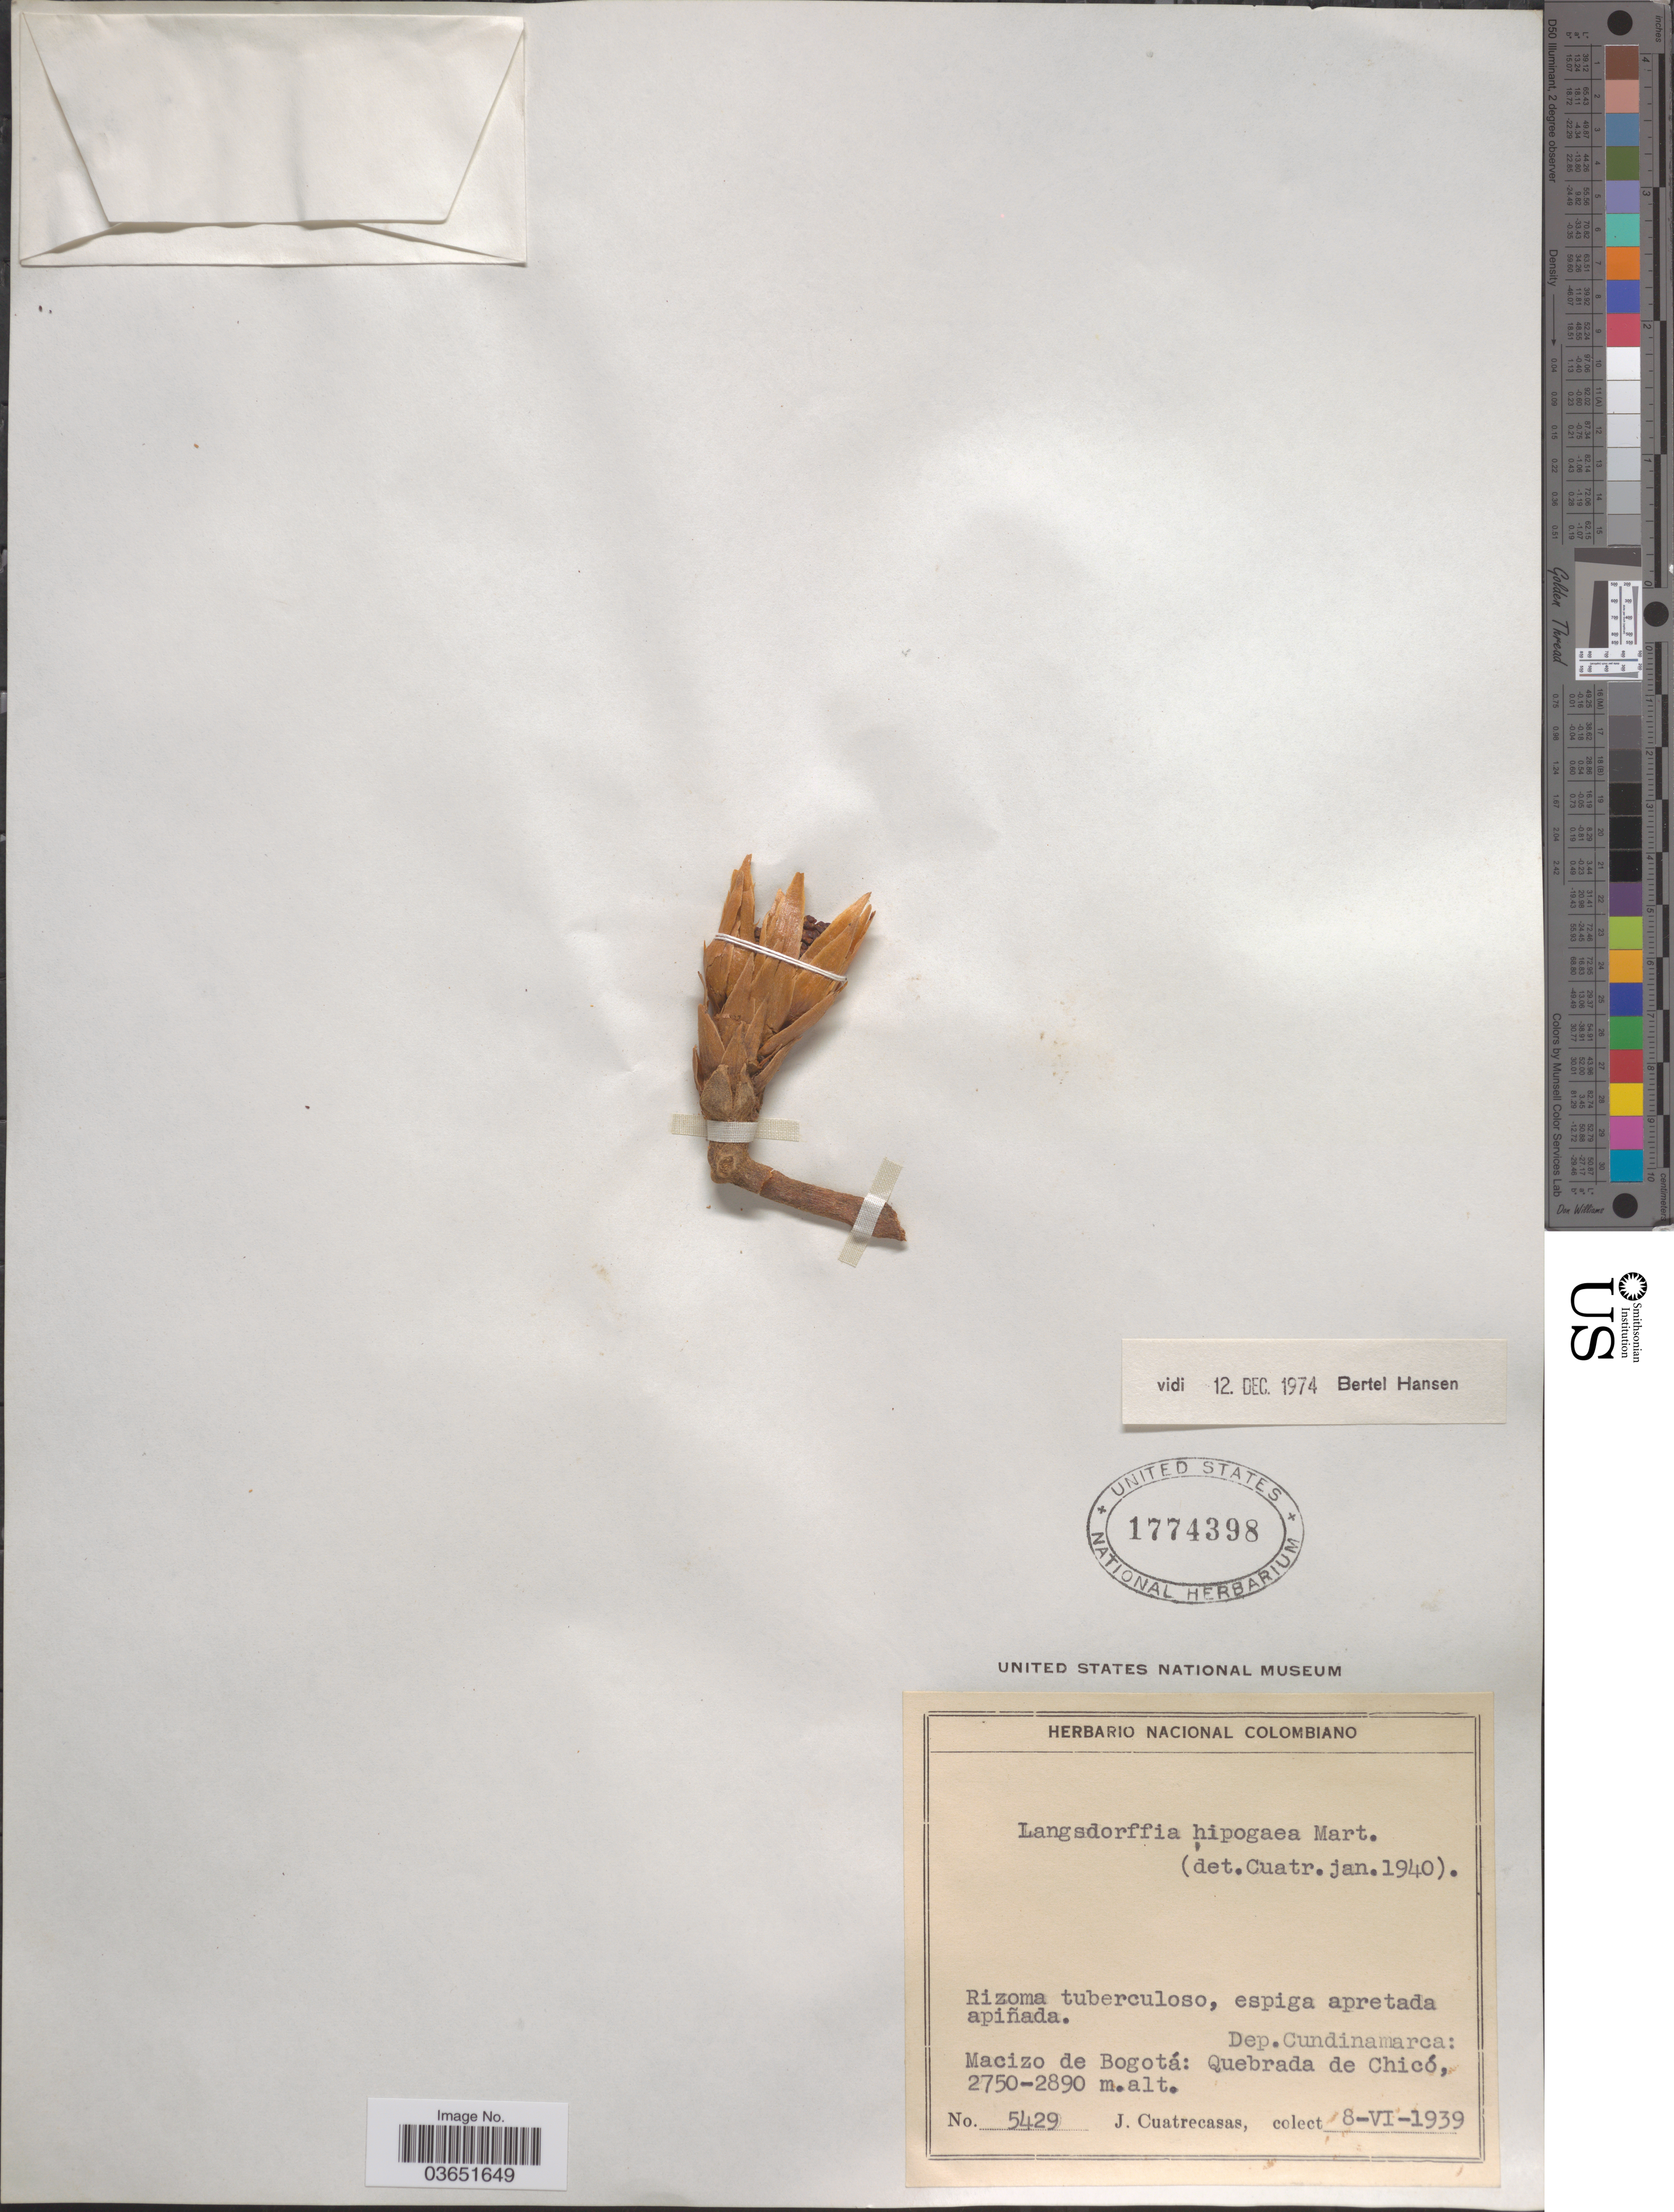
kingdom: Plantae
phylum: Tracheophyta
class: Magnoliopsida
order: Santalales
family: Balanophoraceae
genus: Langsdorffia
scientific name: Langsdorffia hypogaea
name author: Mart.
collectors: J. Cuatrecasas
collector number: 5429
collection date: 1939-06-08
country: Colombia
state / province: Cundinamarca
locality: Dep. Cundinamarca: Macizo de Bogotá: Quebrada de Chicó.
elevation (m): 2750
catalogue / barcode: US 1774398